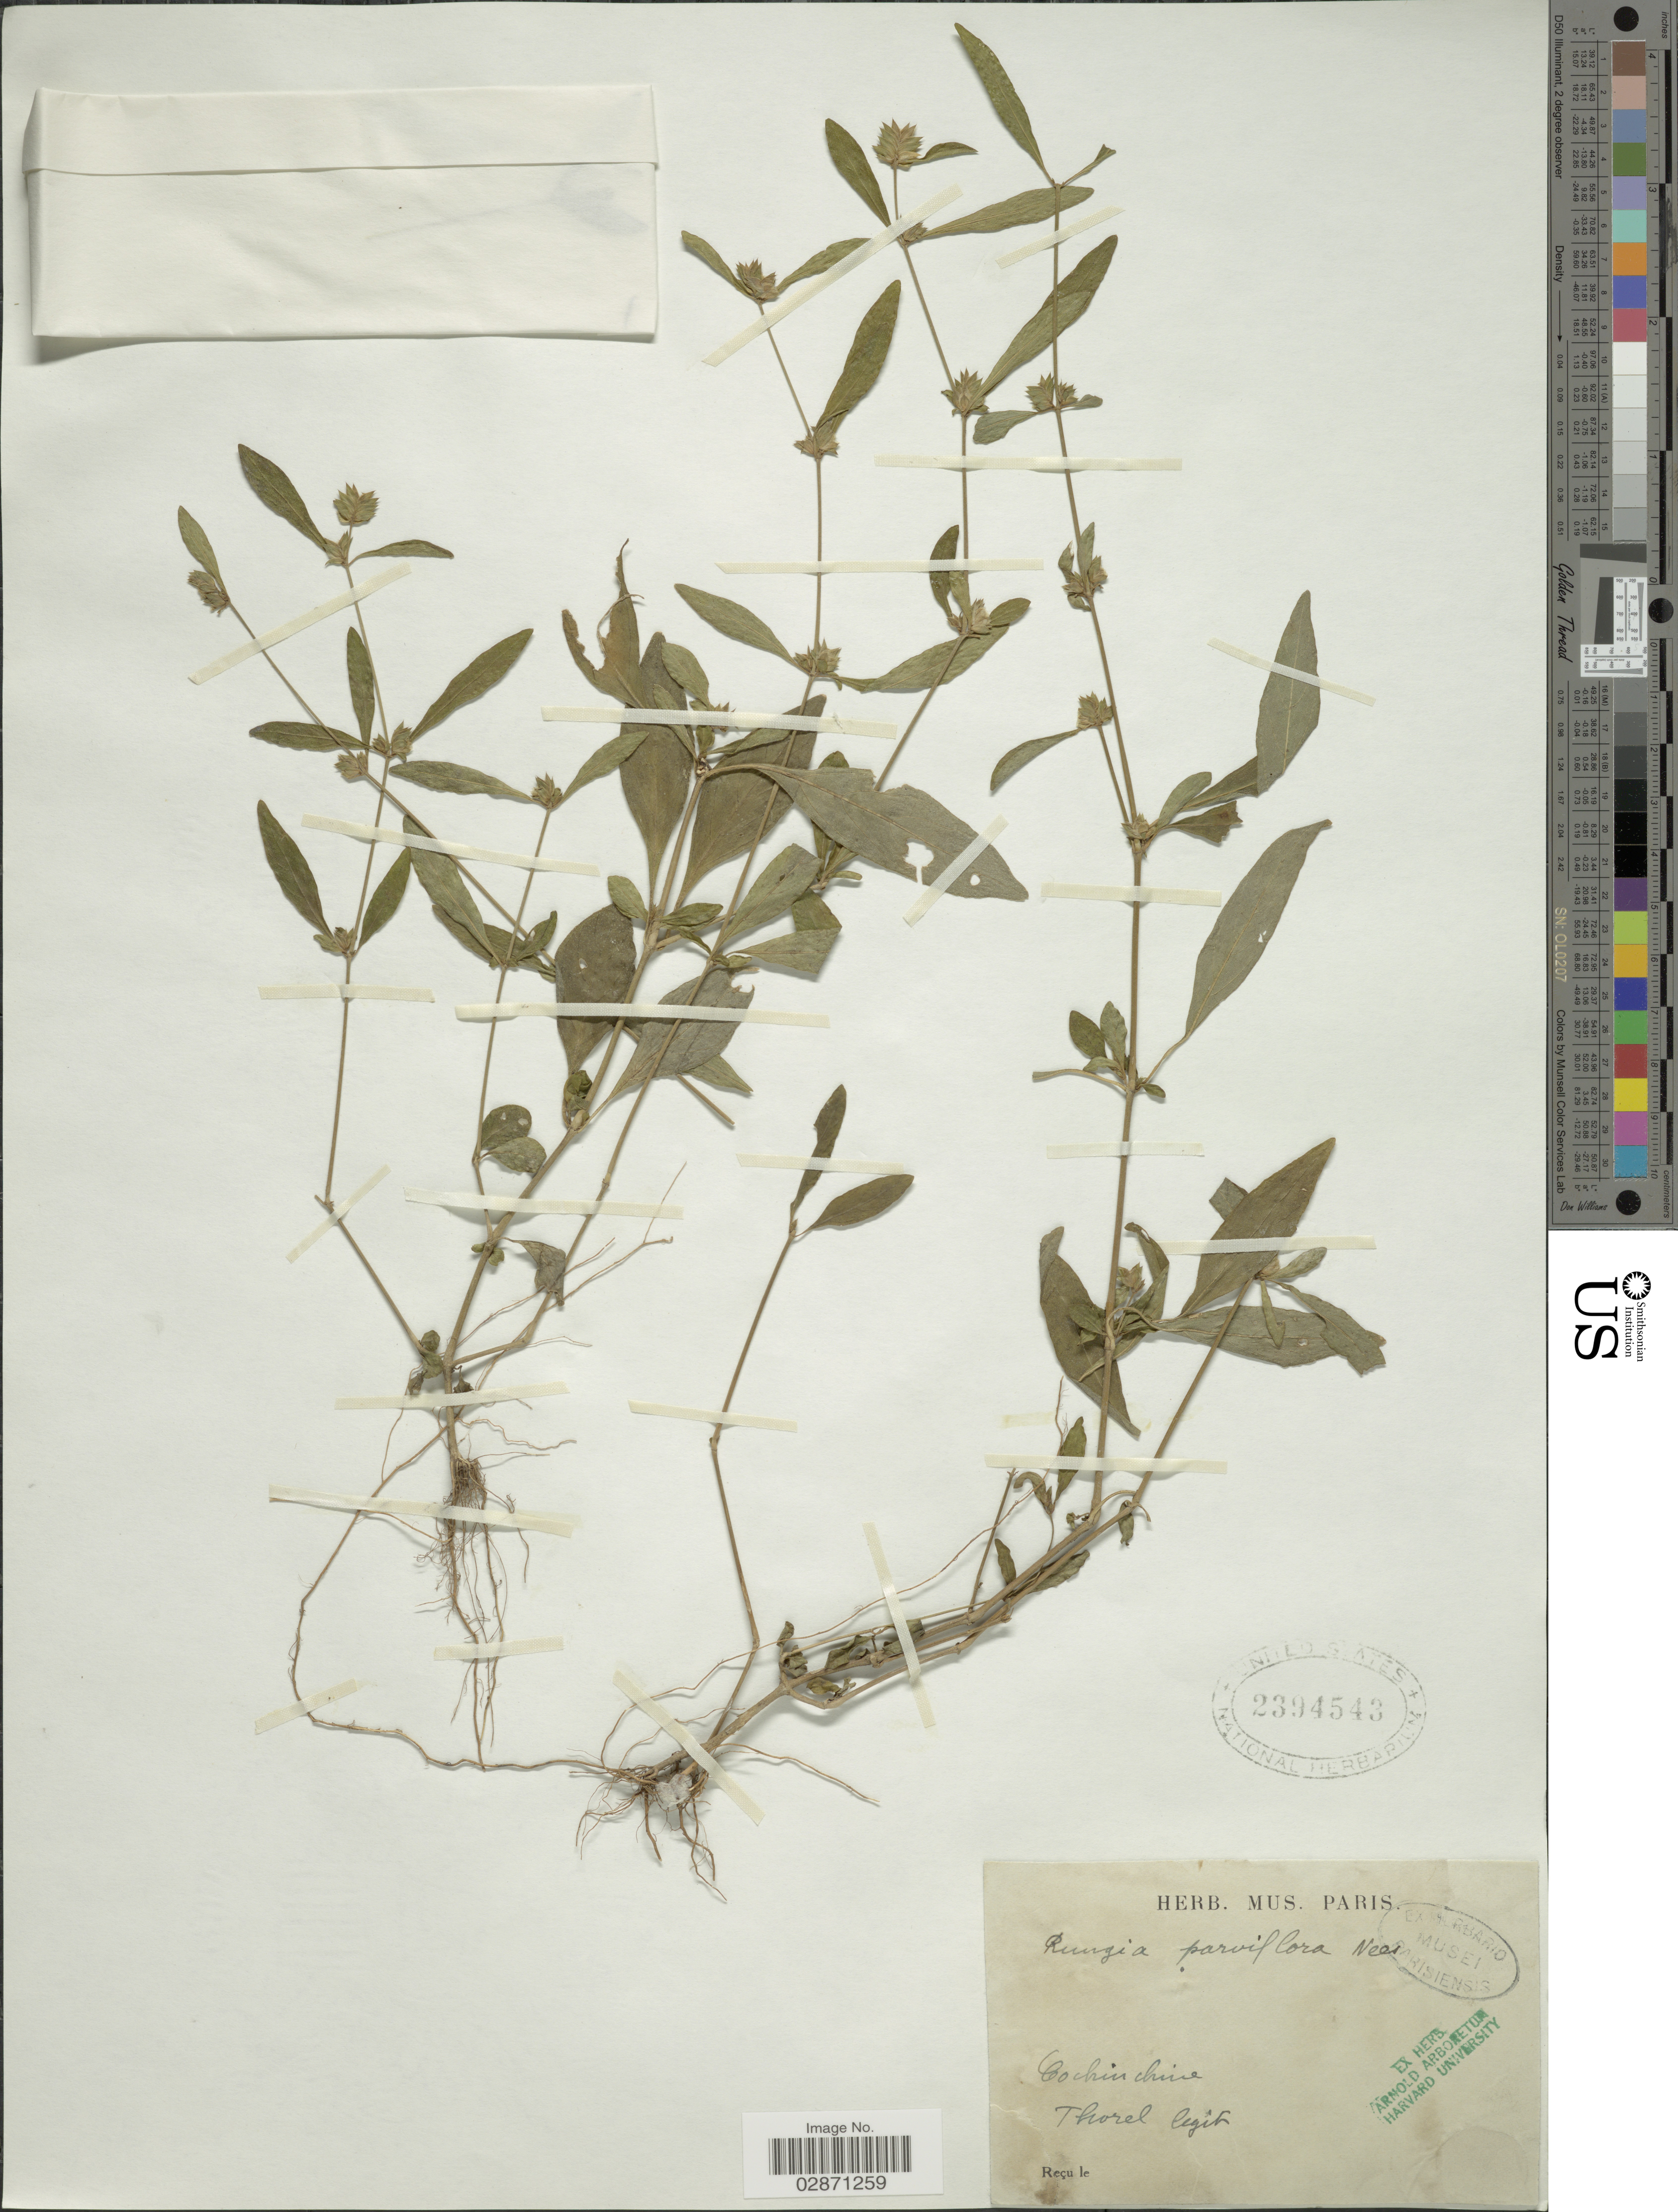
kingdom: Plantae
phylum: Tracheophyta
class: Magnoliopsida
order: Lamiales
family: Acanthaceae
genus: Rungia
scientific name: Rungia parviflora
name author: Nees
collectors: C. Thorel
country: Vietnam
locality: Cochinchine.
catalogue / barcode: US 2394543